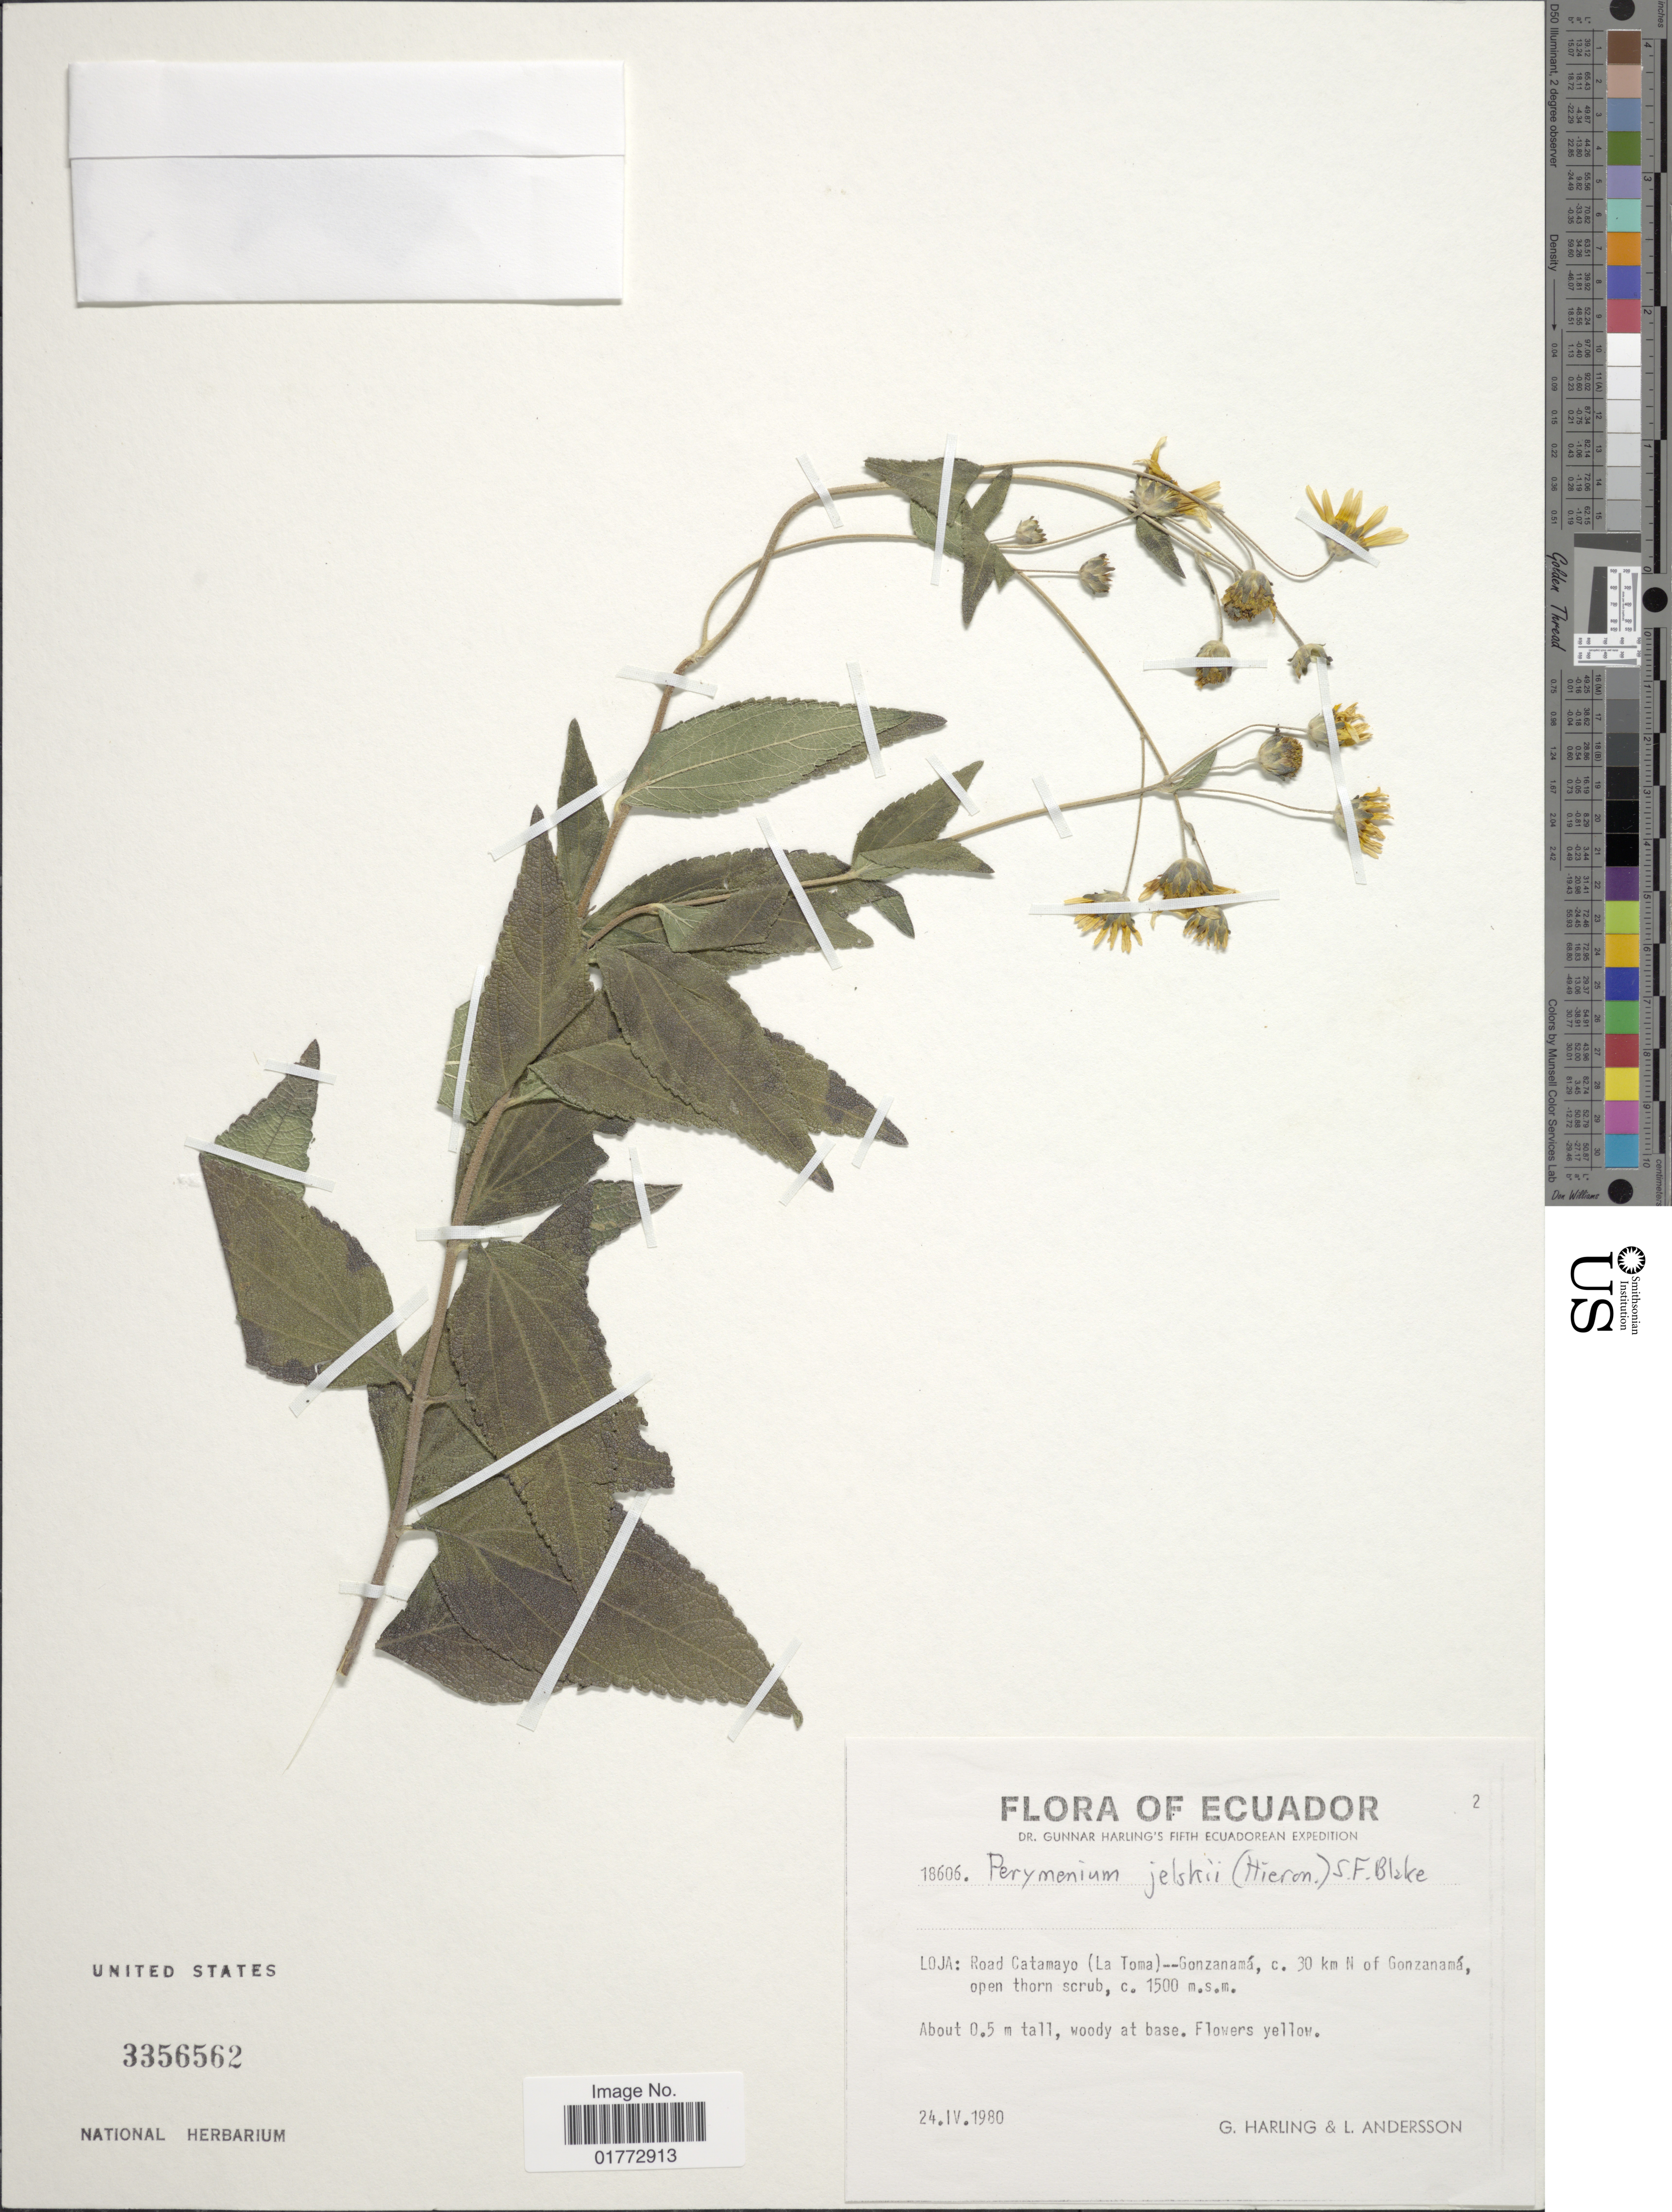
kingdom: Plantae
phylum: Tracheophyta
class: Magnoliopsida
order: Asterales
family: Asteraceae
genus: Perymenium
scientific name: Perymenium jelskii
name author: (Hieron.) S.F. Blake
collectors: G. Harling & L. Andersson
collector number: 18606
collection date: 1980-04-24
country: Ecuador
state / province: Loja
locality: Road Catamayo (La Toma) -- Gonzanama, c. 30 km N of Gonzanama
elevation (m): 1500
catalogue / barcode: US 3356562